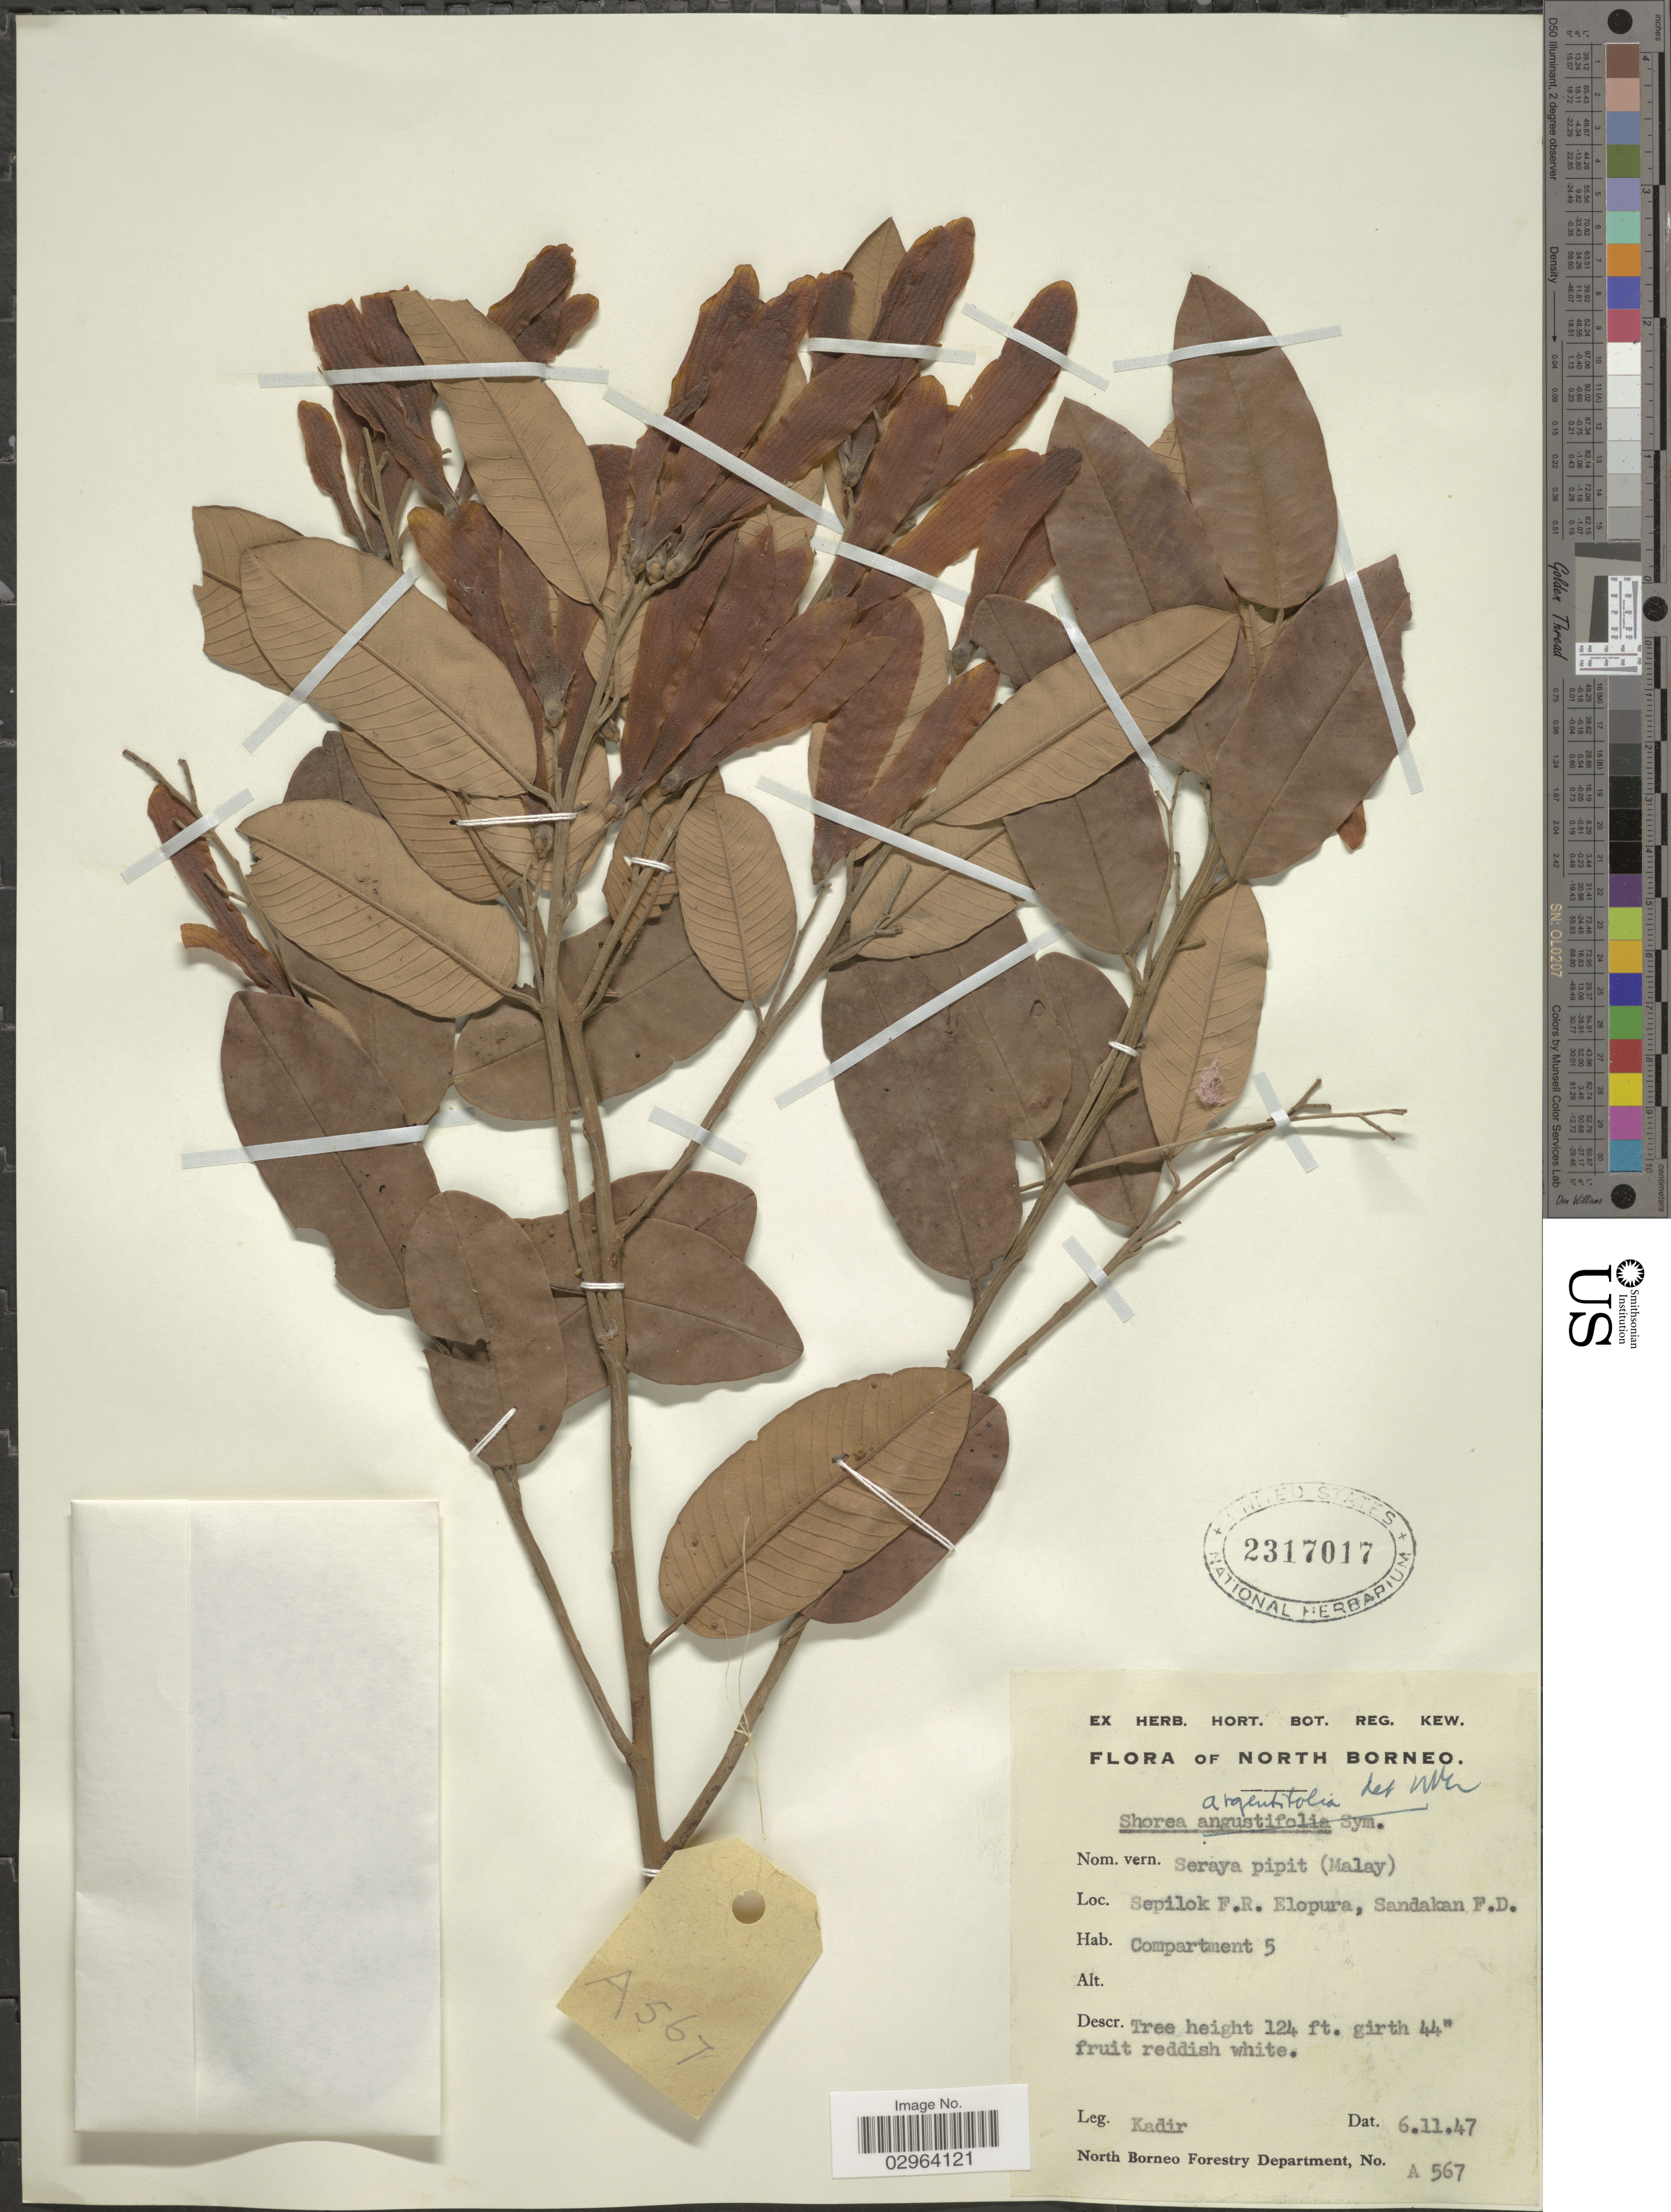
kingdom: Plantae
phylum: Tracheophyta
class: Magnoliopsida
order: Malvales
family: Dipterocarpaceae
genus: Rubroshorea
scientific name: Rubroshorea argentifolia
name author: (Symington) P.S. Ashton & J. Heck.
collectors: -. Kadir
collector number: A 567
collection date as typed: Transcribed d/m/y: 6/11/47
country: Malaysia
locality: North Borneo. Sepilok F.R. Elopura, Sandakan F.D. Compartment 5.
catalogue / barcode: US 2317017